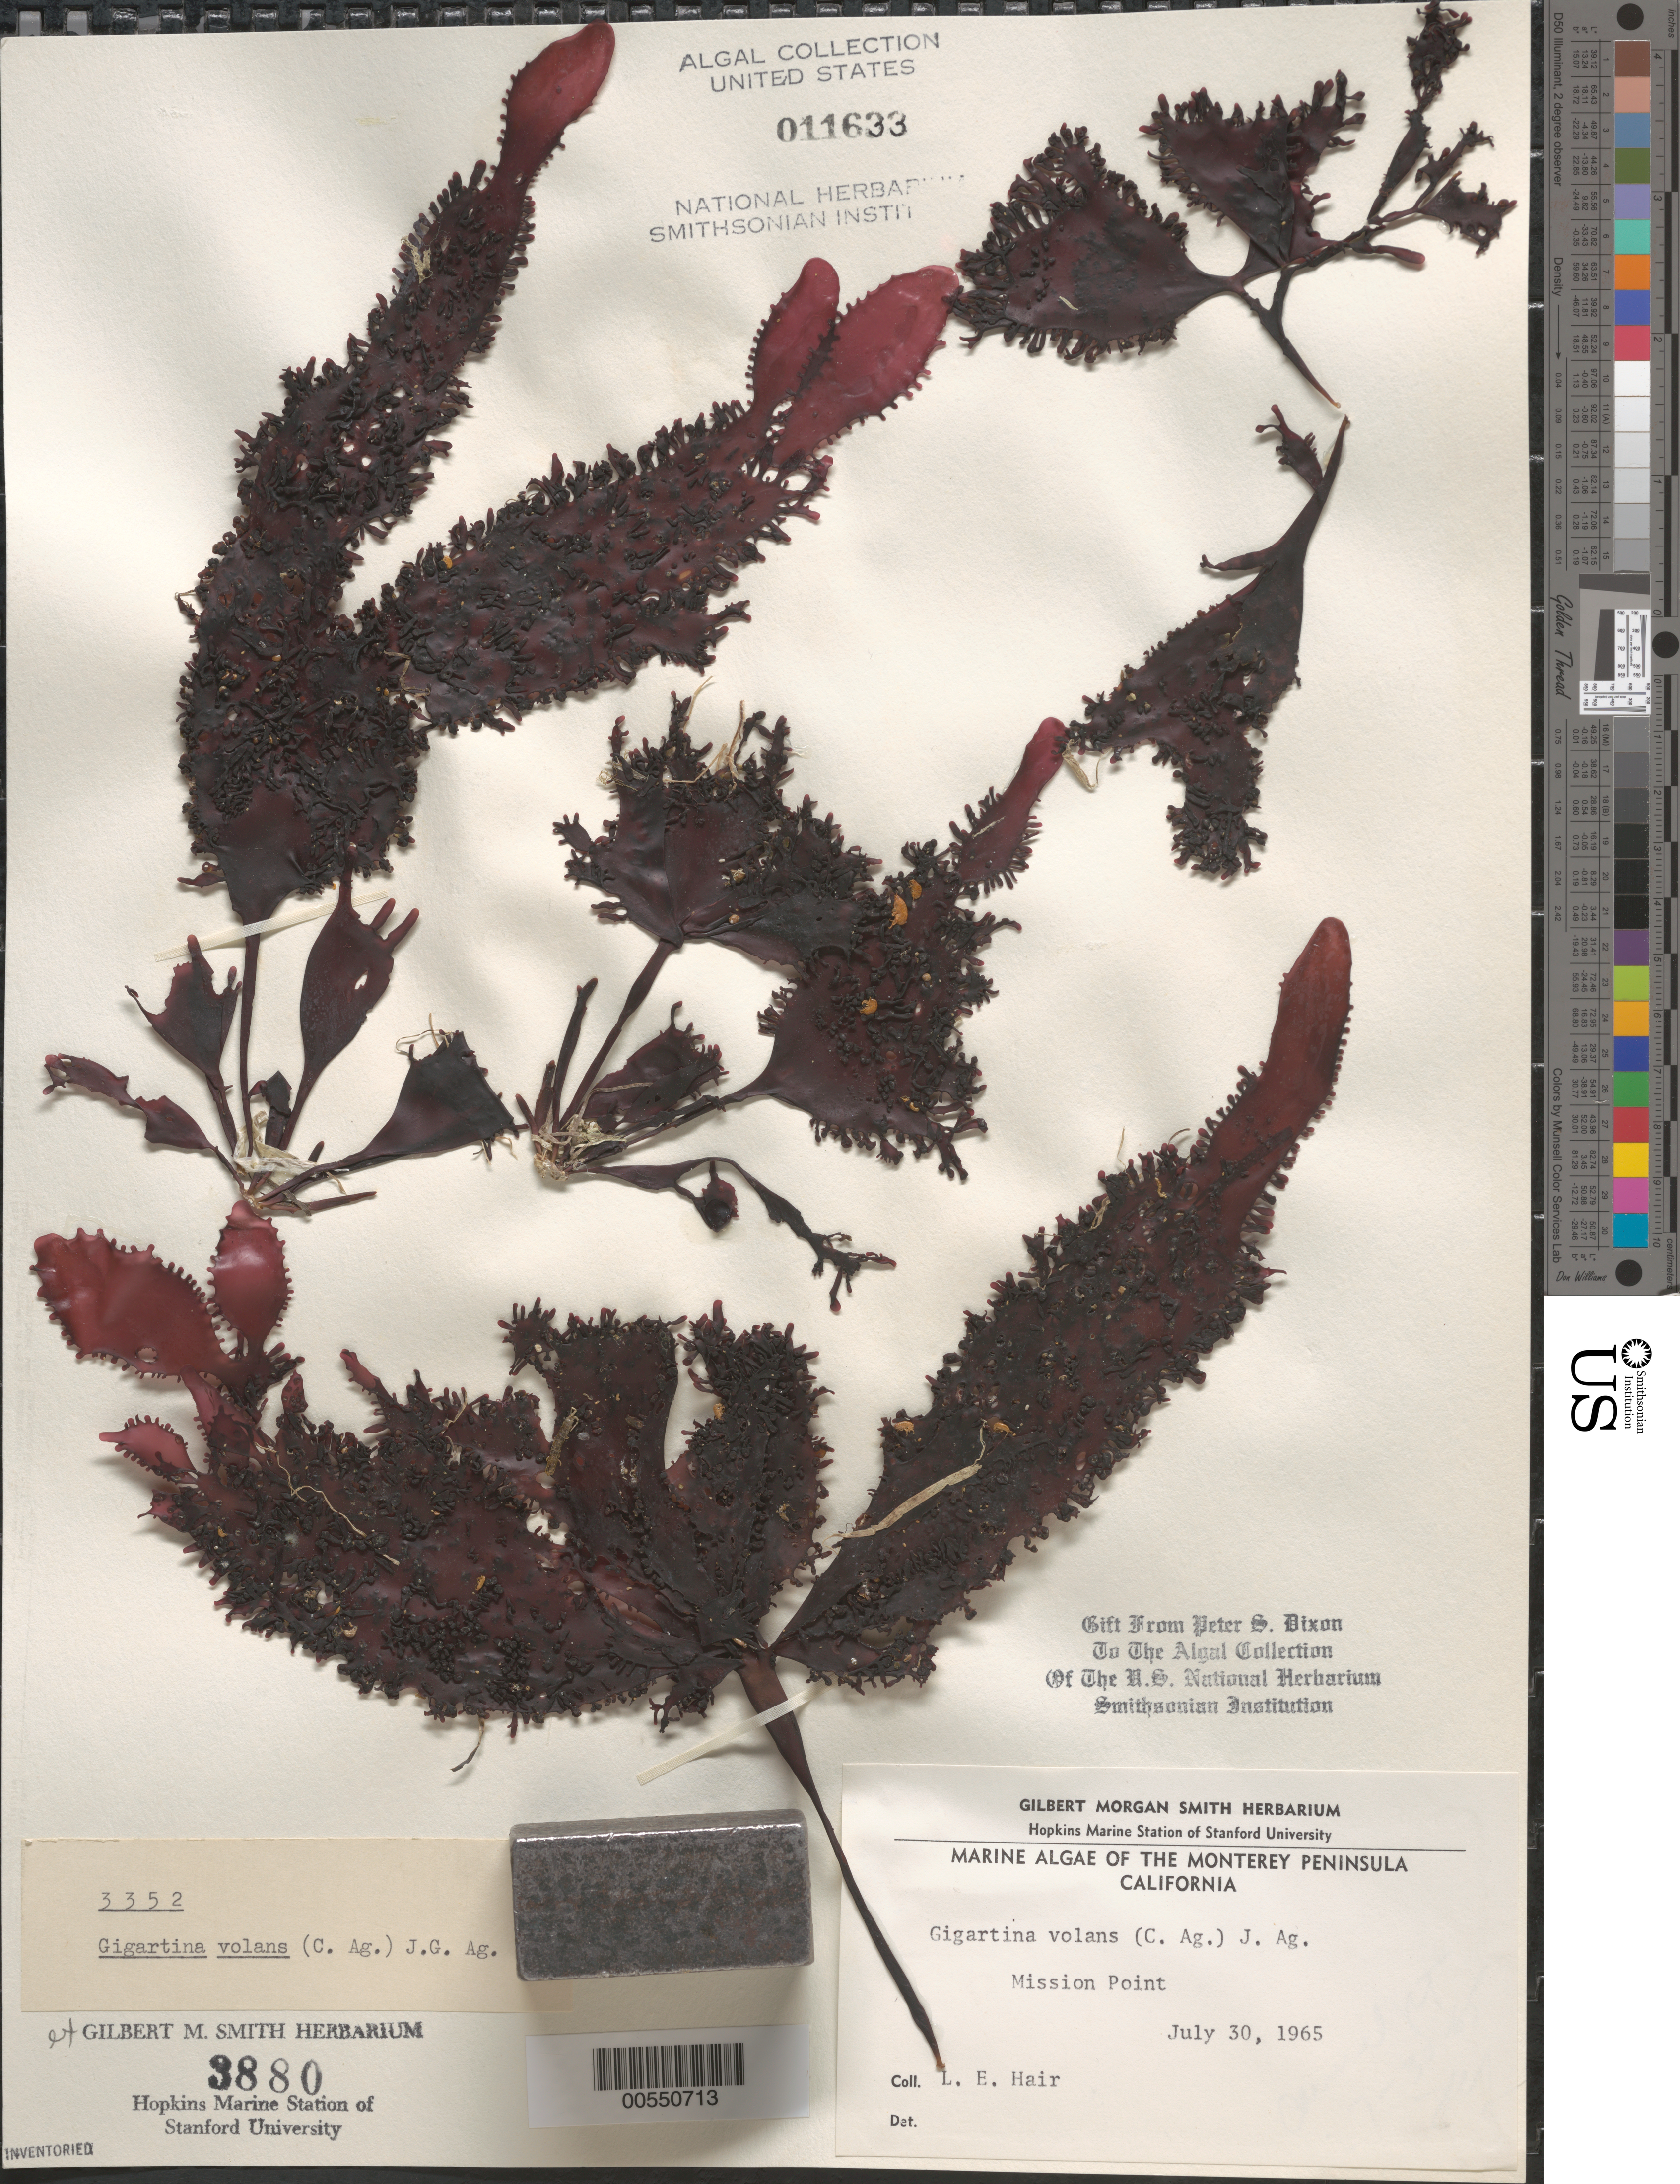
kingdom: Plantae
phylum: Rhodophyta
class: Florideophyceae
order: Gigartinales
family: Gigartinaceae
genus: Mazzaella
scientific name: Mazzaella volans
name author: (C. Agardh) Fredericq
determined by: Algae name updating Project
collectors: L. Hair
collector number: PSD 3352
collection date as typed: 30 Jul 1965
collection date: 1965-07-30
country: United States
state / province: California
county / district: Monterey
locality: Mission Point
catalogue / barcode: US 11633